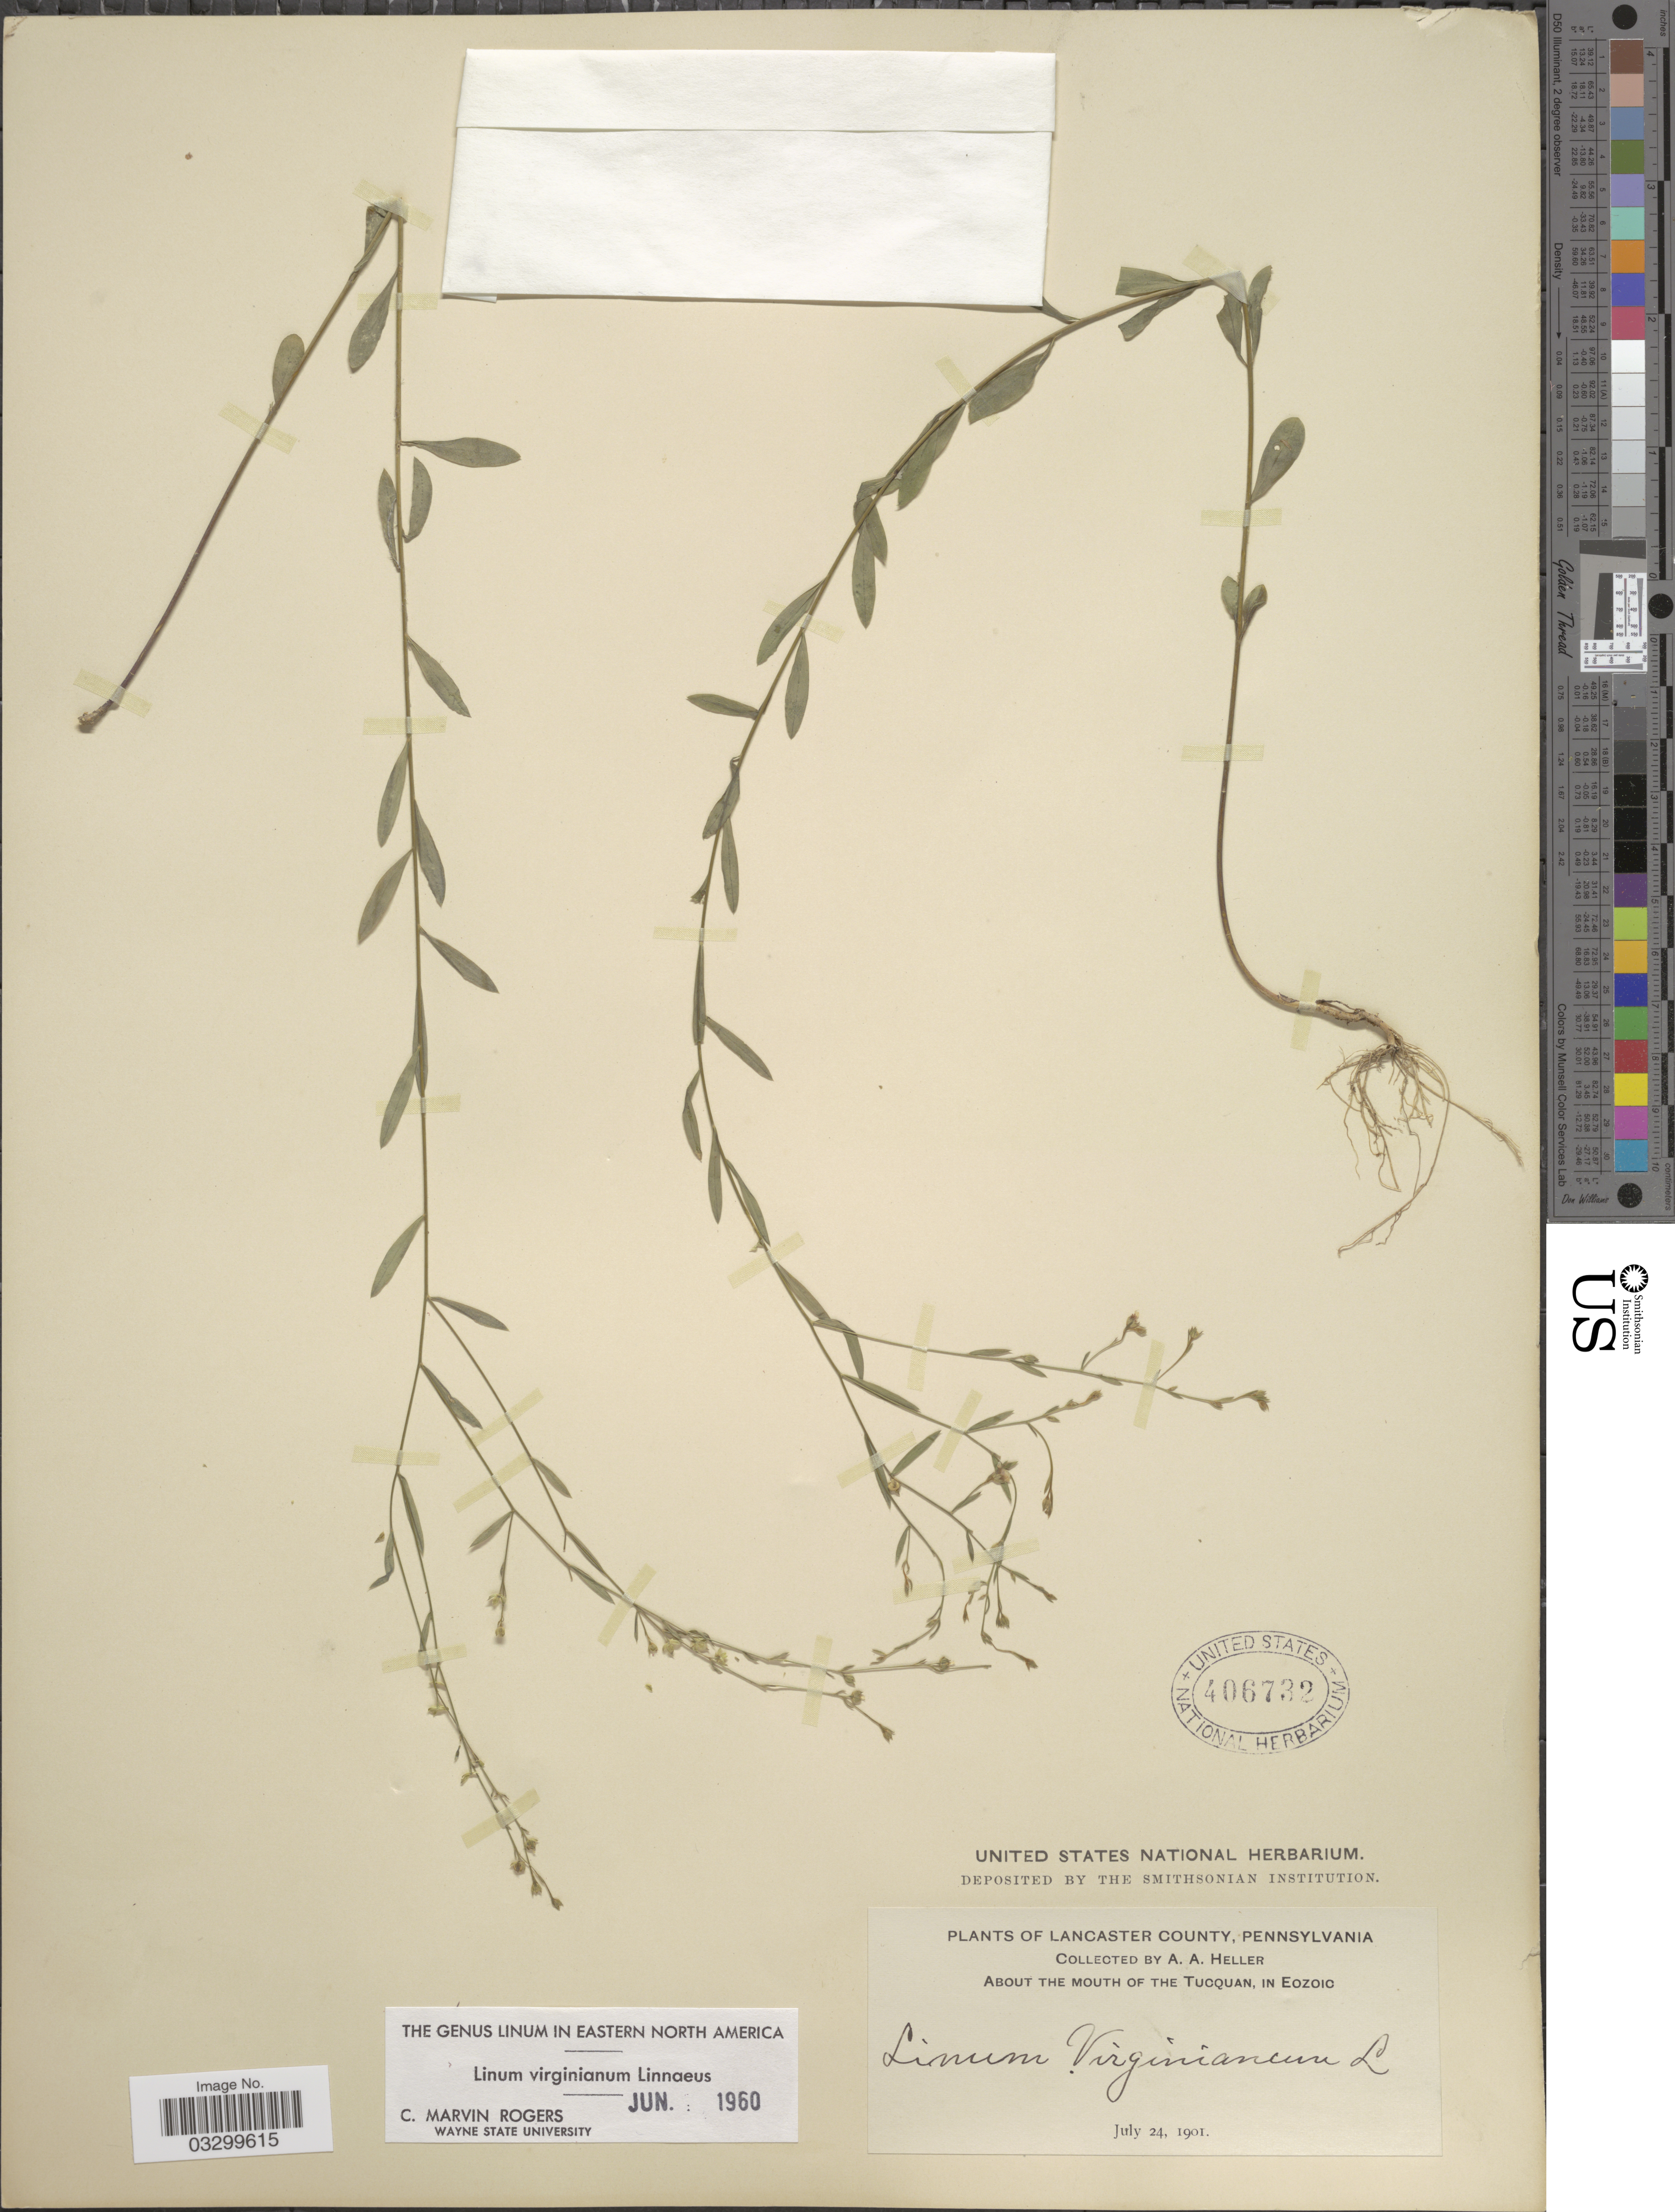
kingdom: Plantae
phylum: Tracheophyta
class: Magnoliopsida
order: Malpighiales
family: Linaceae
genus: Linum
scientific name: Linum virginianum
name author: L.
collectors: A. A. Heller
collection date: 1901-07-24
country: United States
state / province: Pennsylvania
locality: Lancaster County, About the mouth of Tucquan, in Eozoic.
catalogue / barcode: US 406732